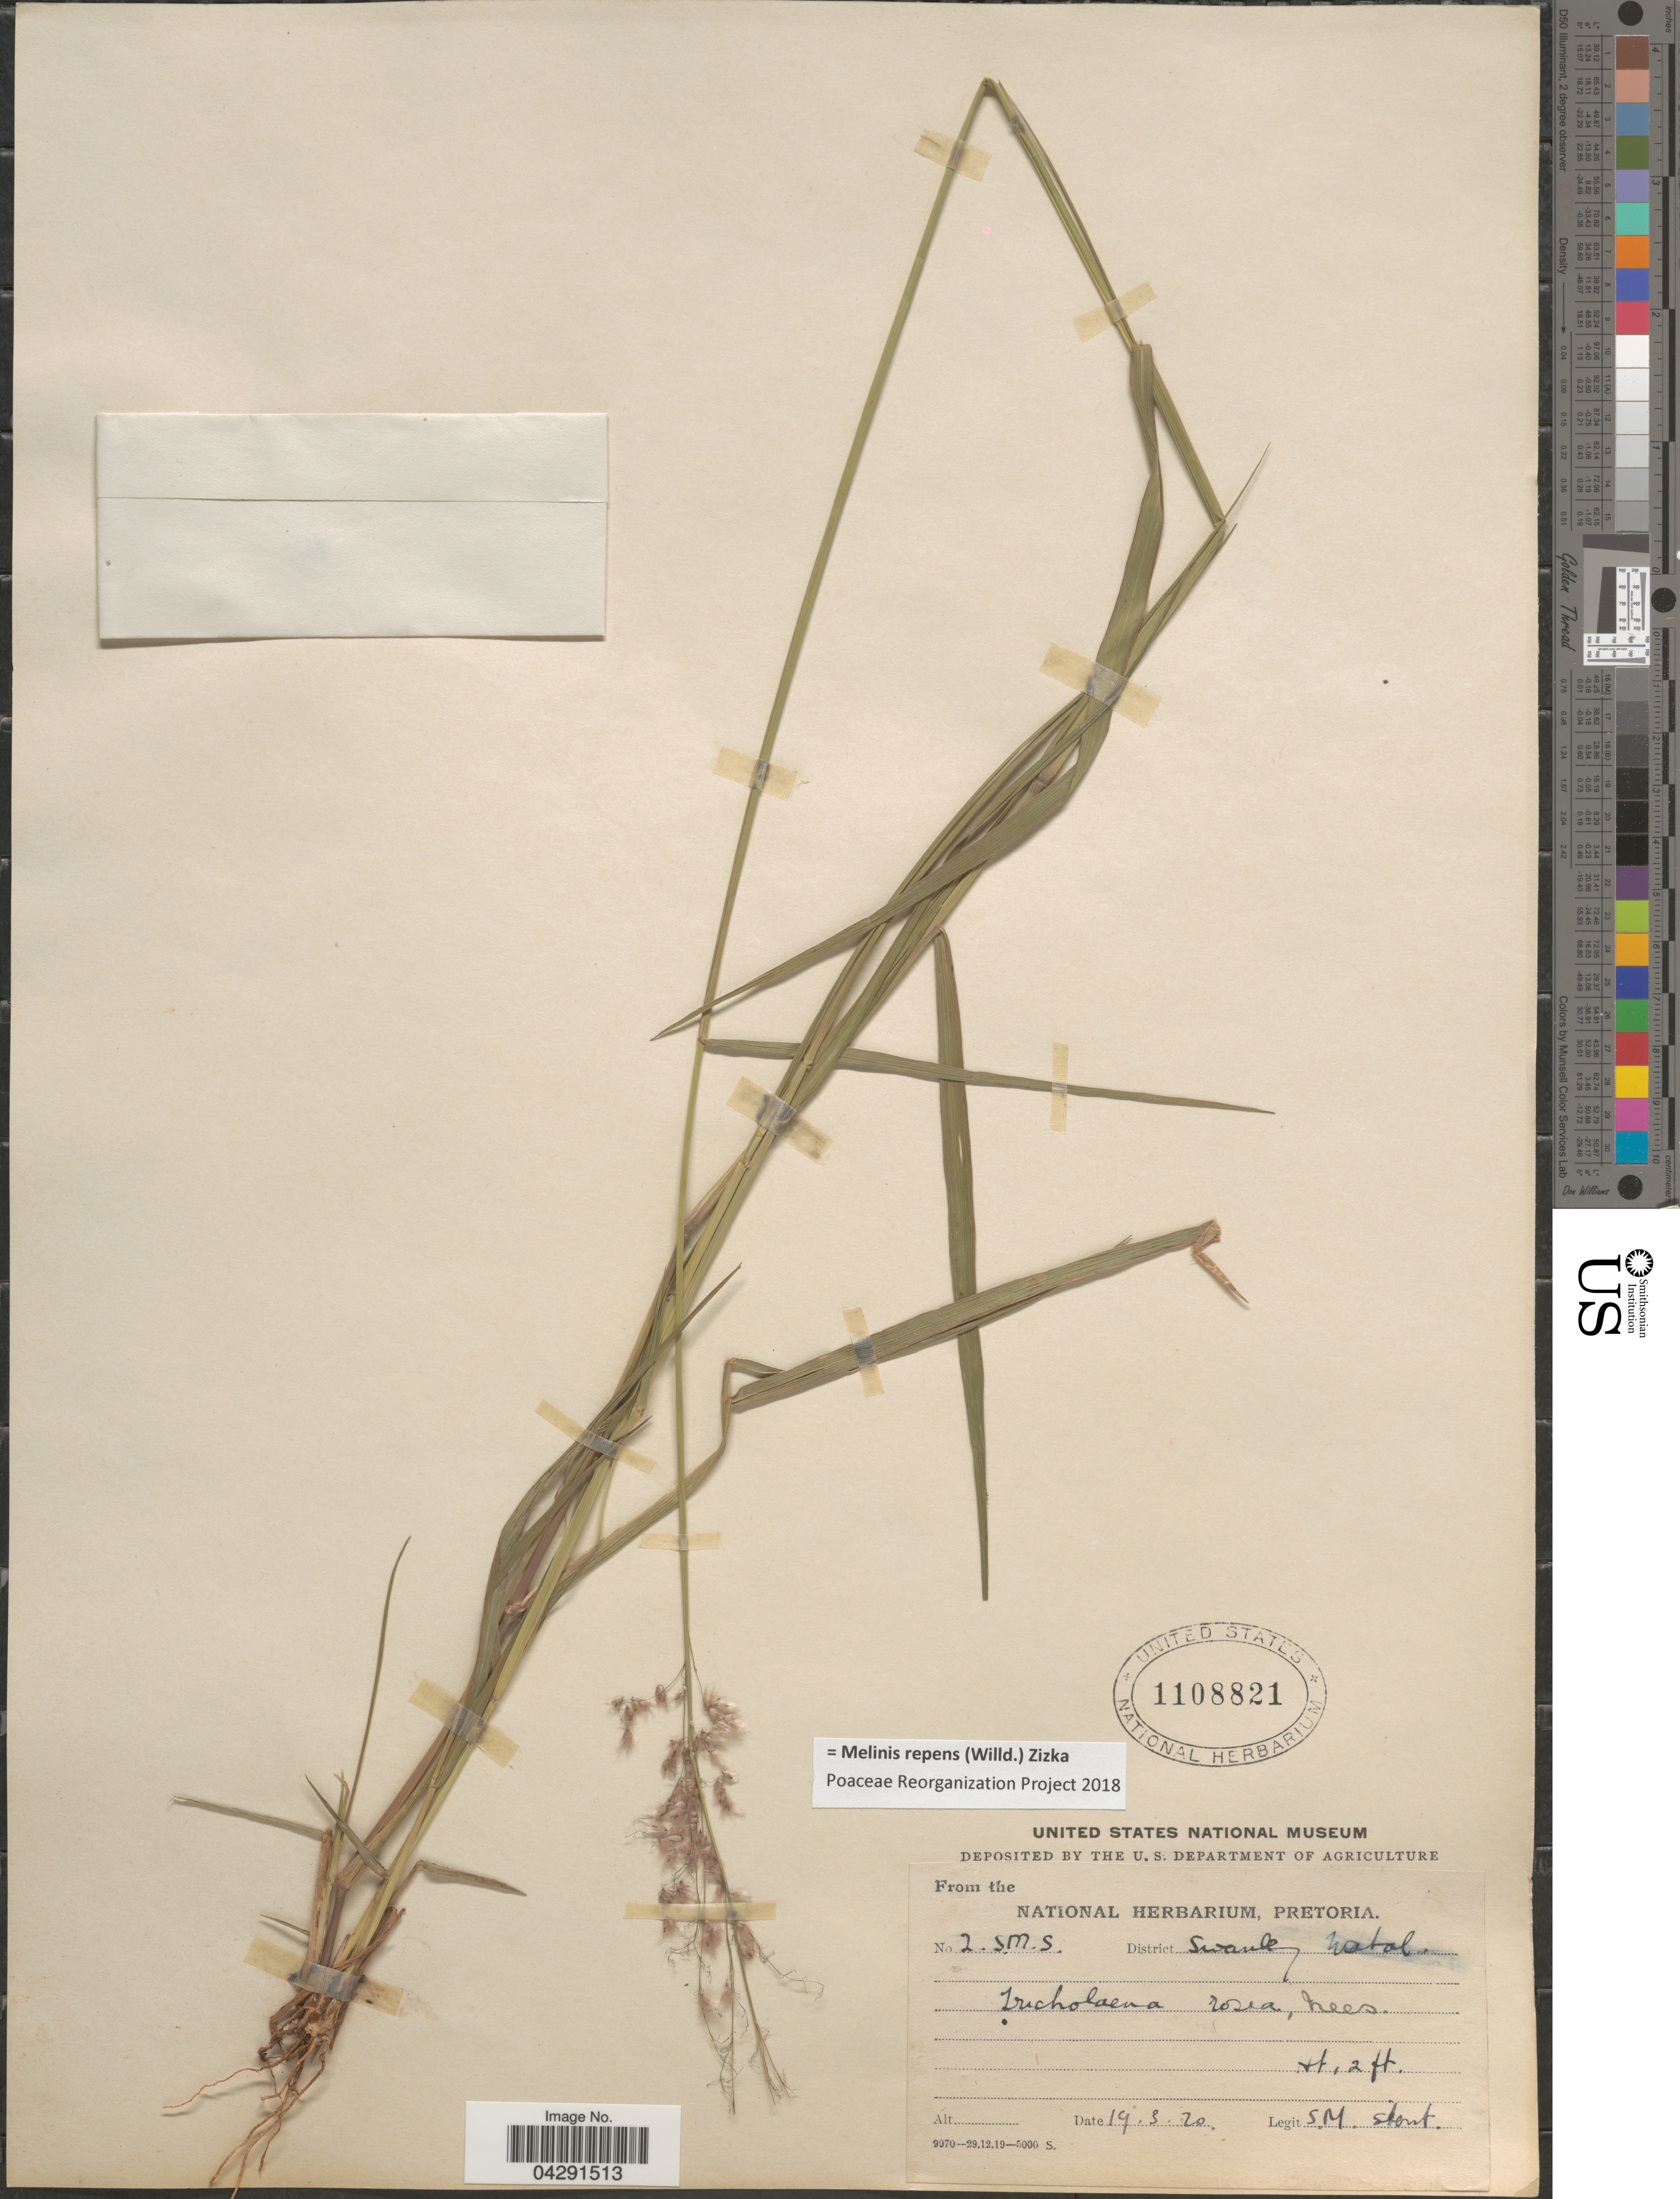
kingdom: Plantae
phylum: Tracheophyta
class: Liliopsida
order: Poales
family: Poaceae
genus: Melinis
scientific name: Melinis repens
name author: (Willd.) Zizka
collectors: S. Stent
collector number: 2.S.M.S.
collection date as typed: Transcribed d/m/y: 19/3/20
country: South Africa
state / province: KwaZulu-Natal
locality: District Swauley [interpreted] Natal.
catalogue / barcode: US 1108821